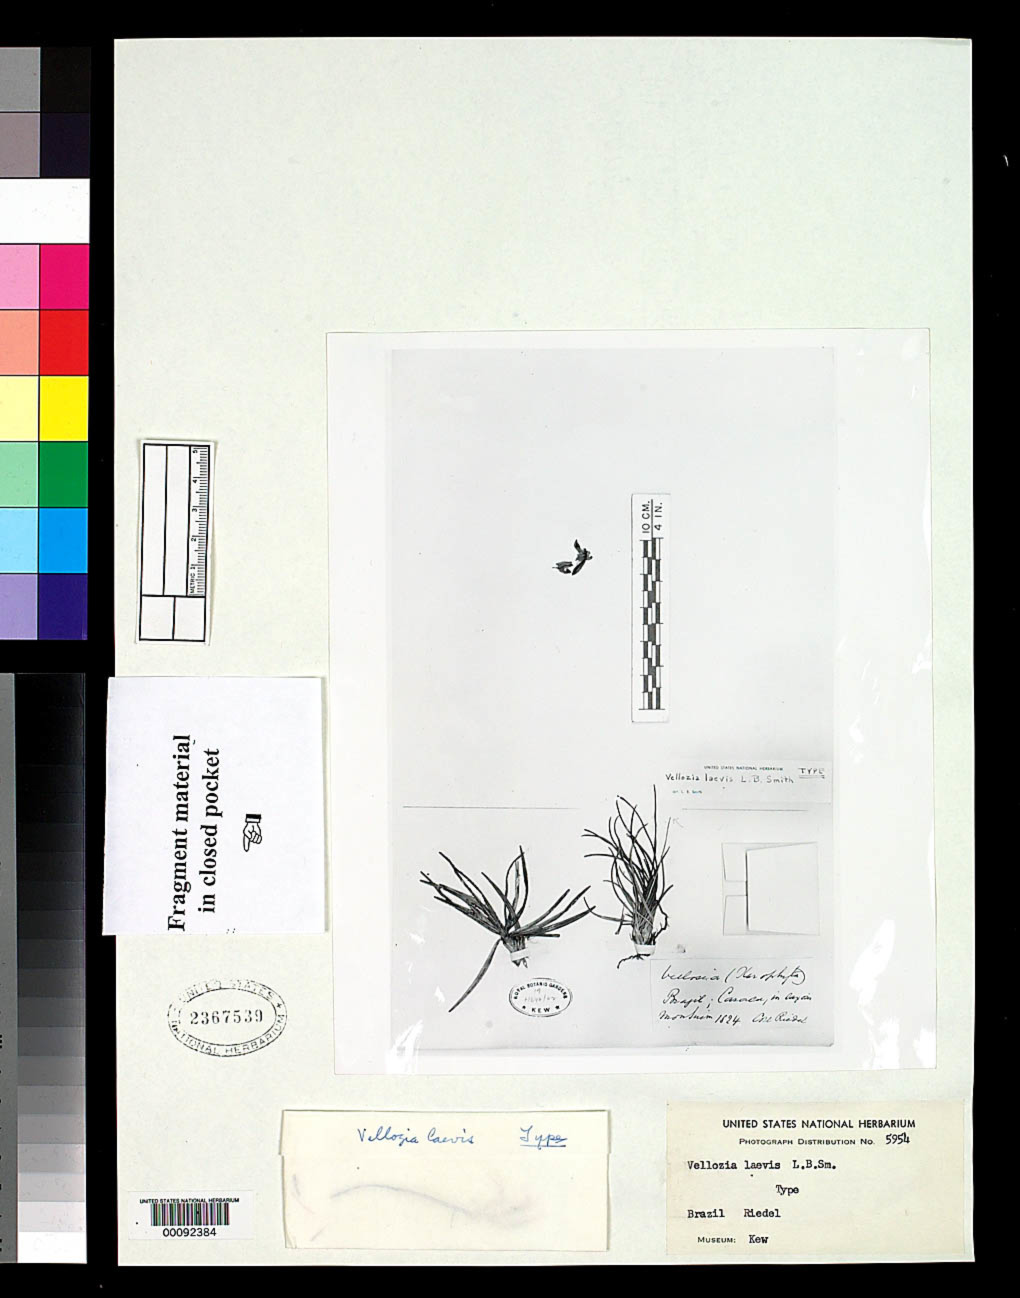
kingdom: Plantae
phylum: Tracheophyta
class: Liliopsida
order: Pandanales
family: Velloziaceae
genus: Vellozia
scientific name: Vellozia laevis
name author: L.B. Sm.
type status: Isotype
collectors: L. Riedel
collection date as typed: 1824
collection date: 1824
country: Brazil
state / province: Minas Gerais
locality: Caraca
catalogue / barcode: US 2367539